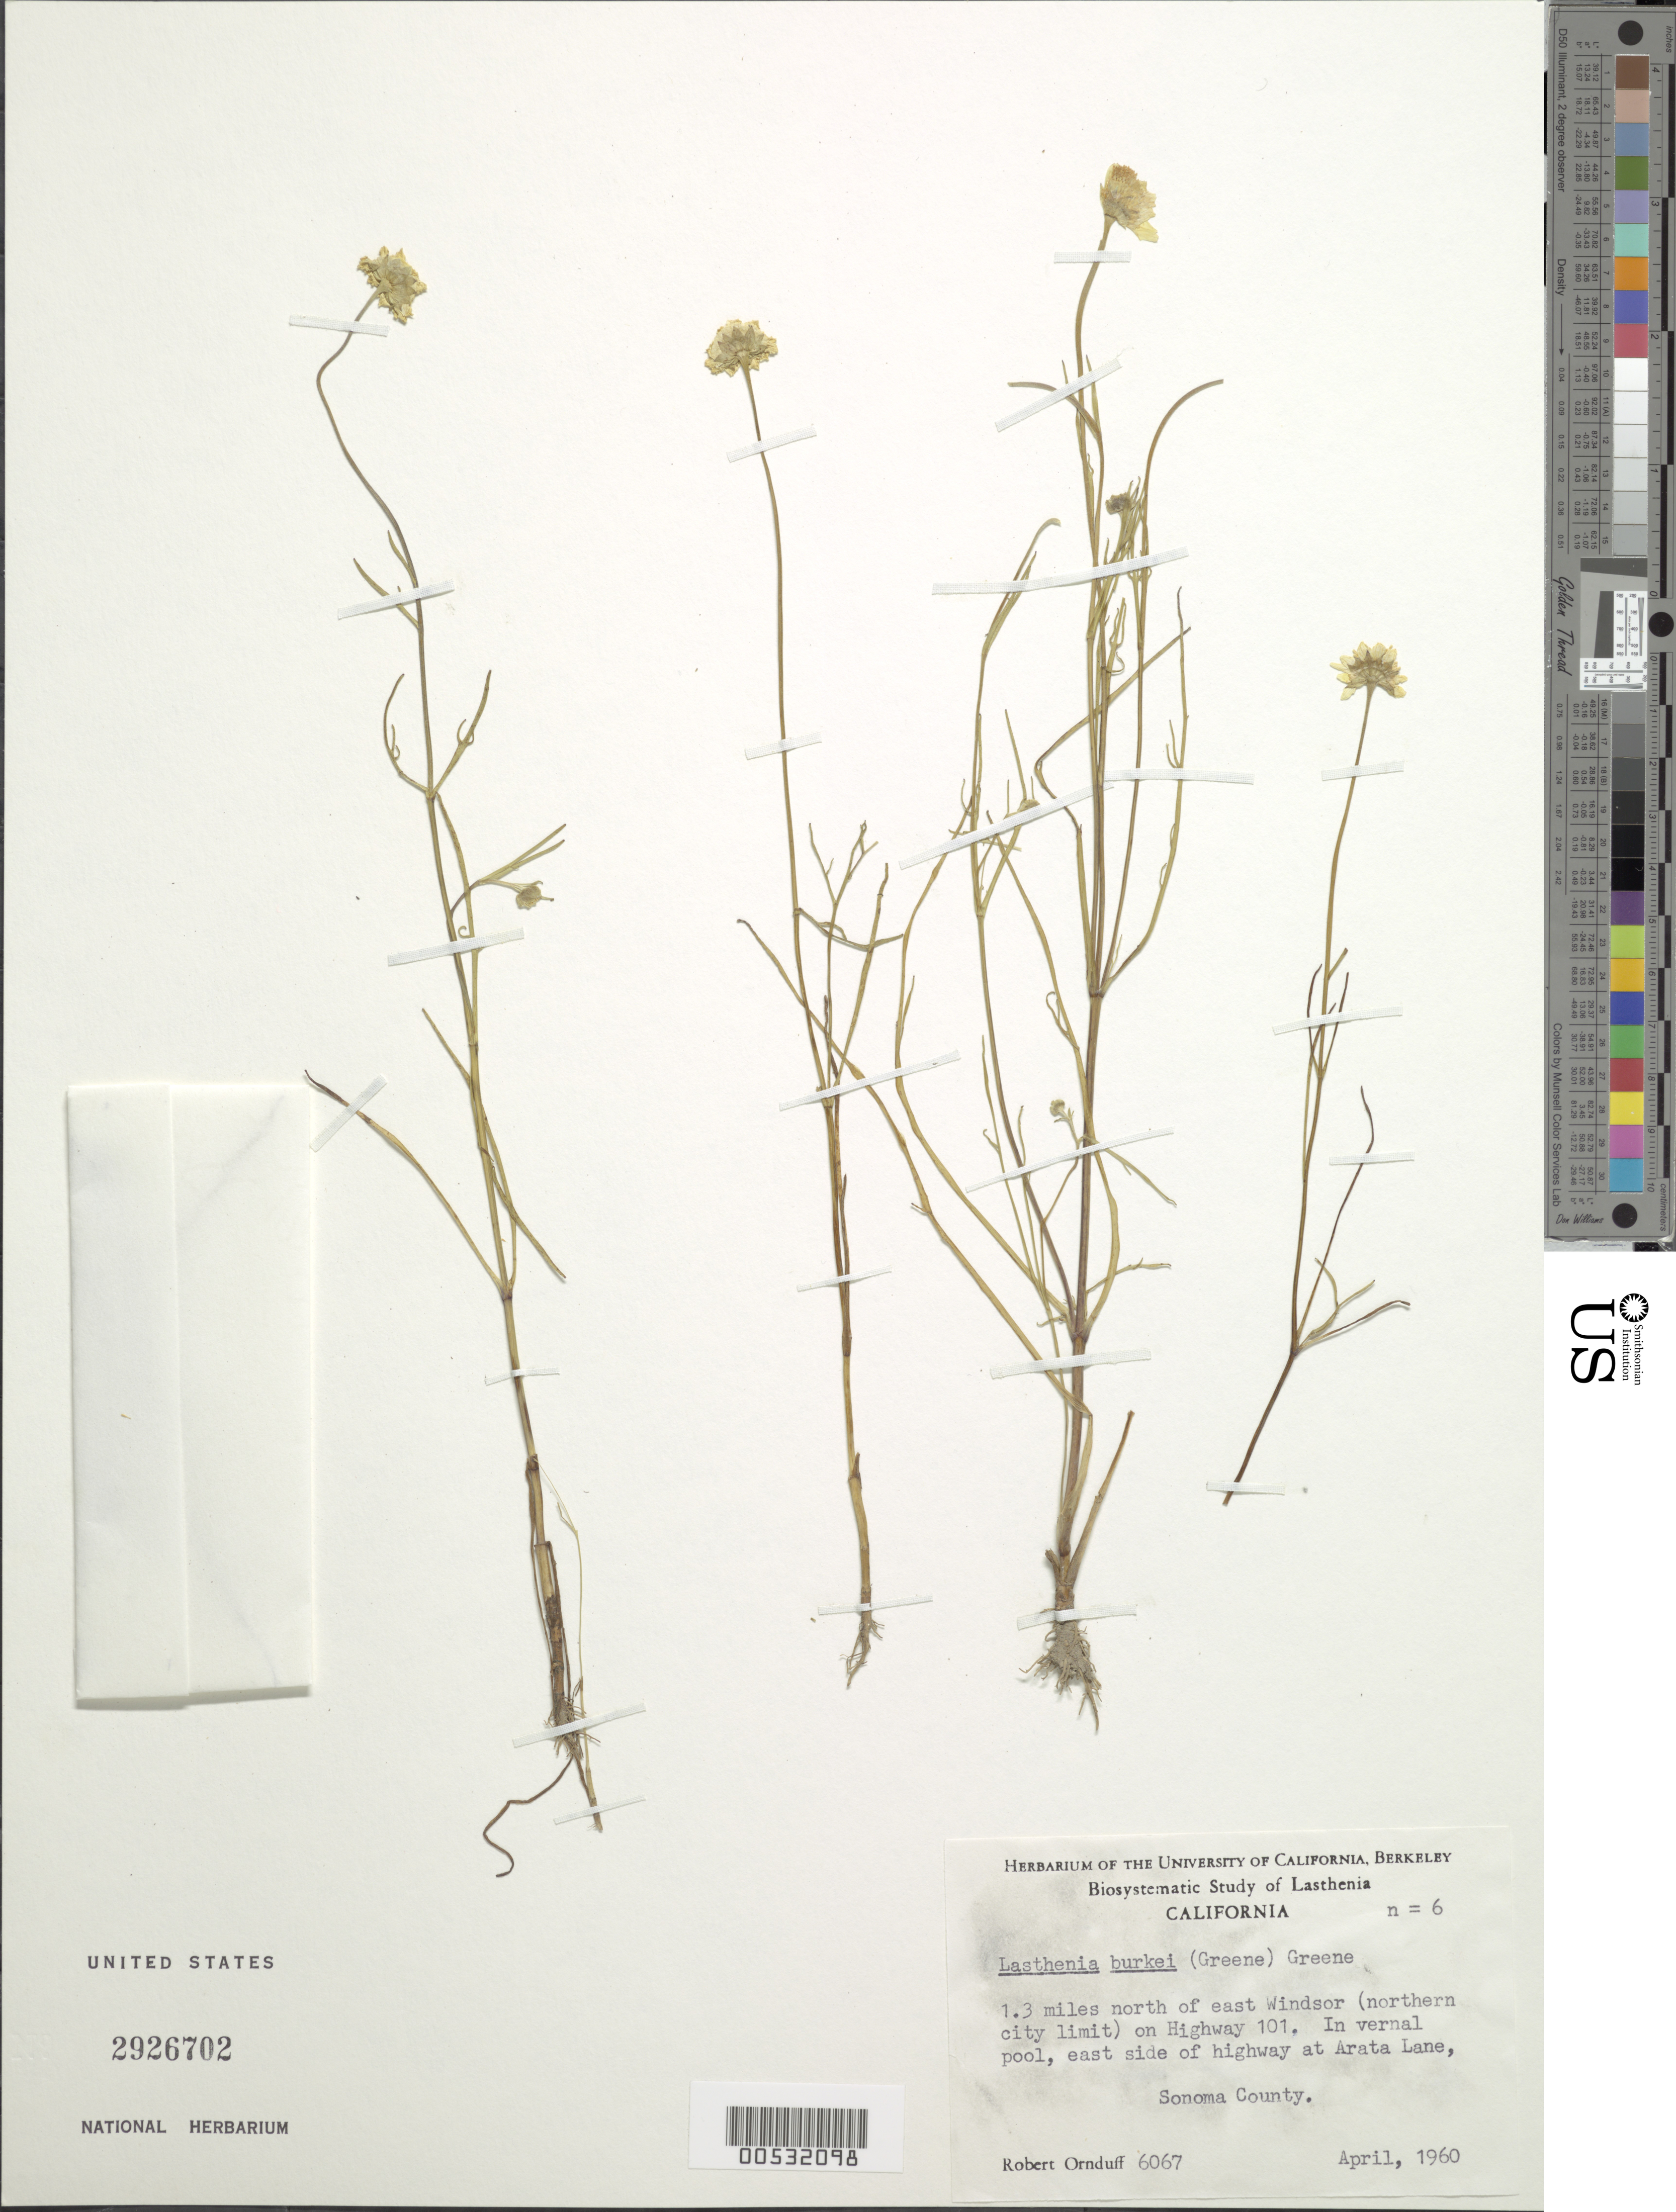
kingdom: Plantae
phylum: Tracheophyta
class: Magnoliopsida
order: Asterales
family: Asteraceae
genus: Lasthenia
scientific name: Lasthenia burkei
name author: (Greene) Greene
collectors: R. Ornduff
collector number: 6067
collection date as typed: Apr 1960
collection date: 1960-04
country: United States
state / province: California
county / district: Sonoma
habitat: In vernal pool.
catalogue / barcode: US 2926702